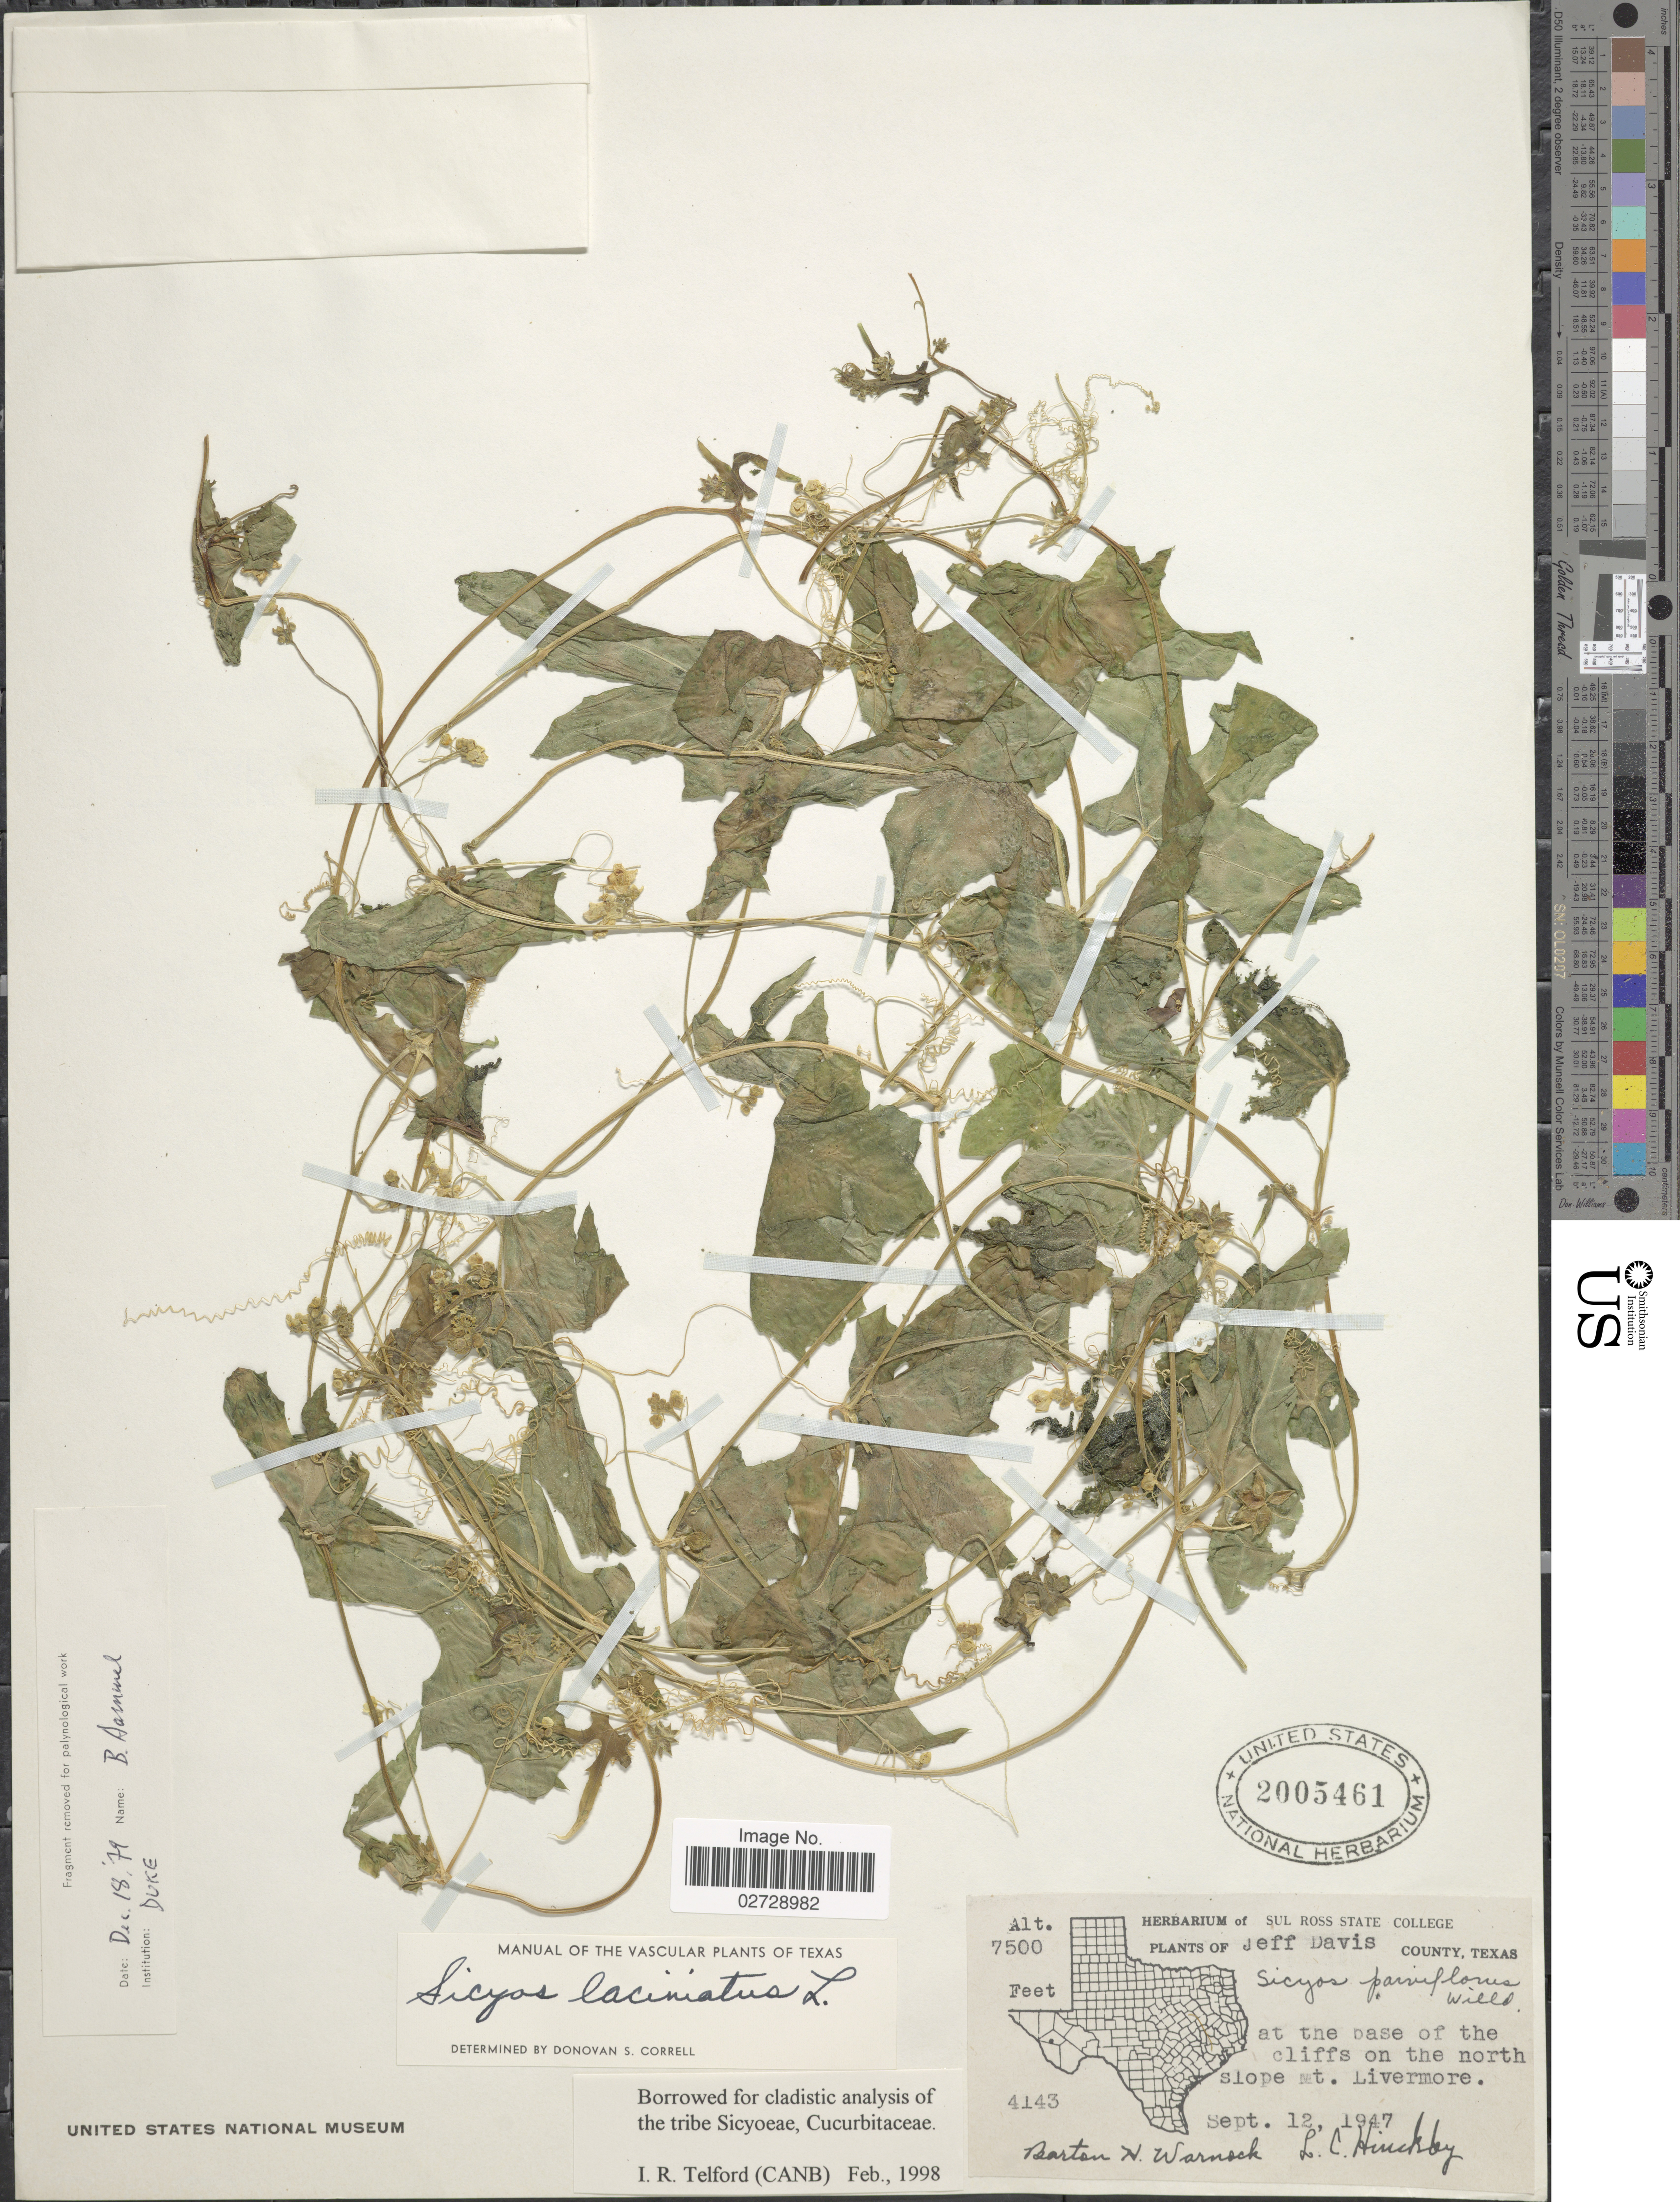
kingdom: Plantae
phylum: Tracheophyta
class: Magnoliopsida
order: Cucurbitales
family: Cucurbitaceae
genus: Sicyos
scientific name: Sicyos glaber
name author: Wooton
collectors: B. H. Warnock & L. Hinckley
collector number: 4143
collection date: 1947-09-12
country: United States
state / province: Texas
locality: Jeff Davis, at the base of the cliffs on the north of slope Mt Livermore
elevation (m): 2286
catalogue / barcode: US 2005461